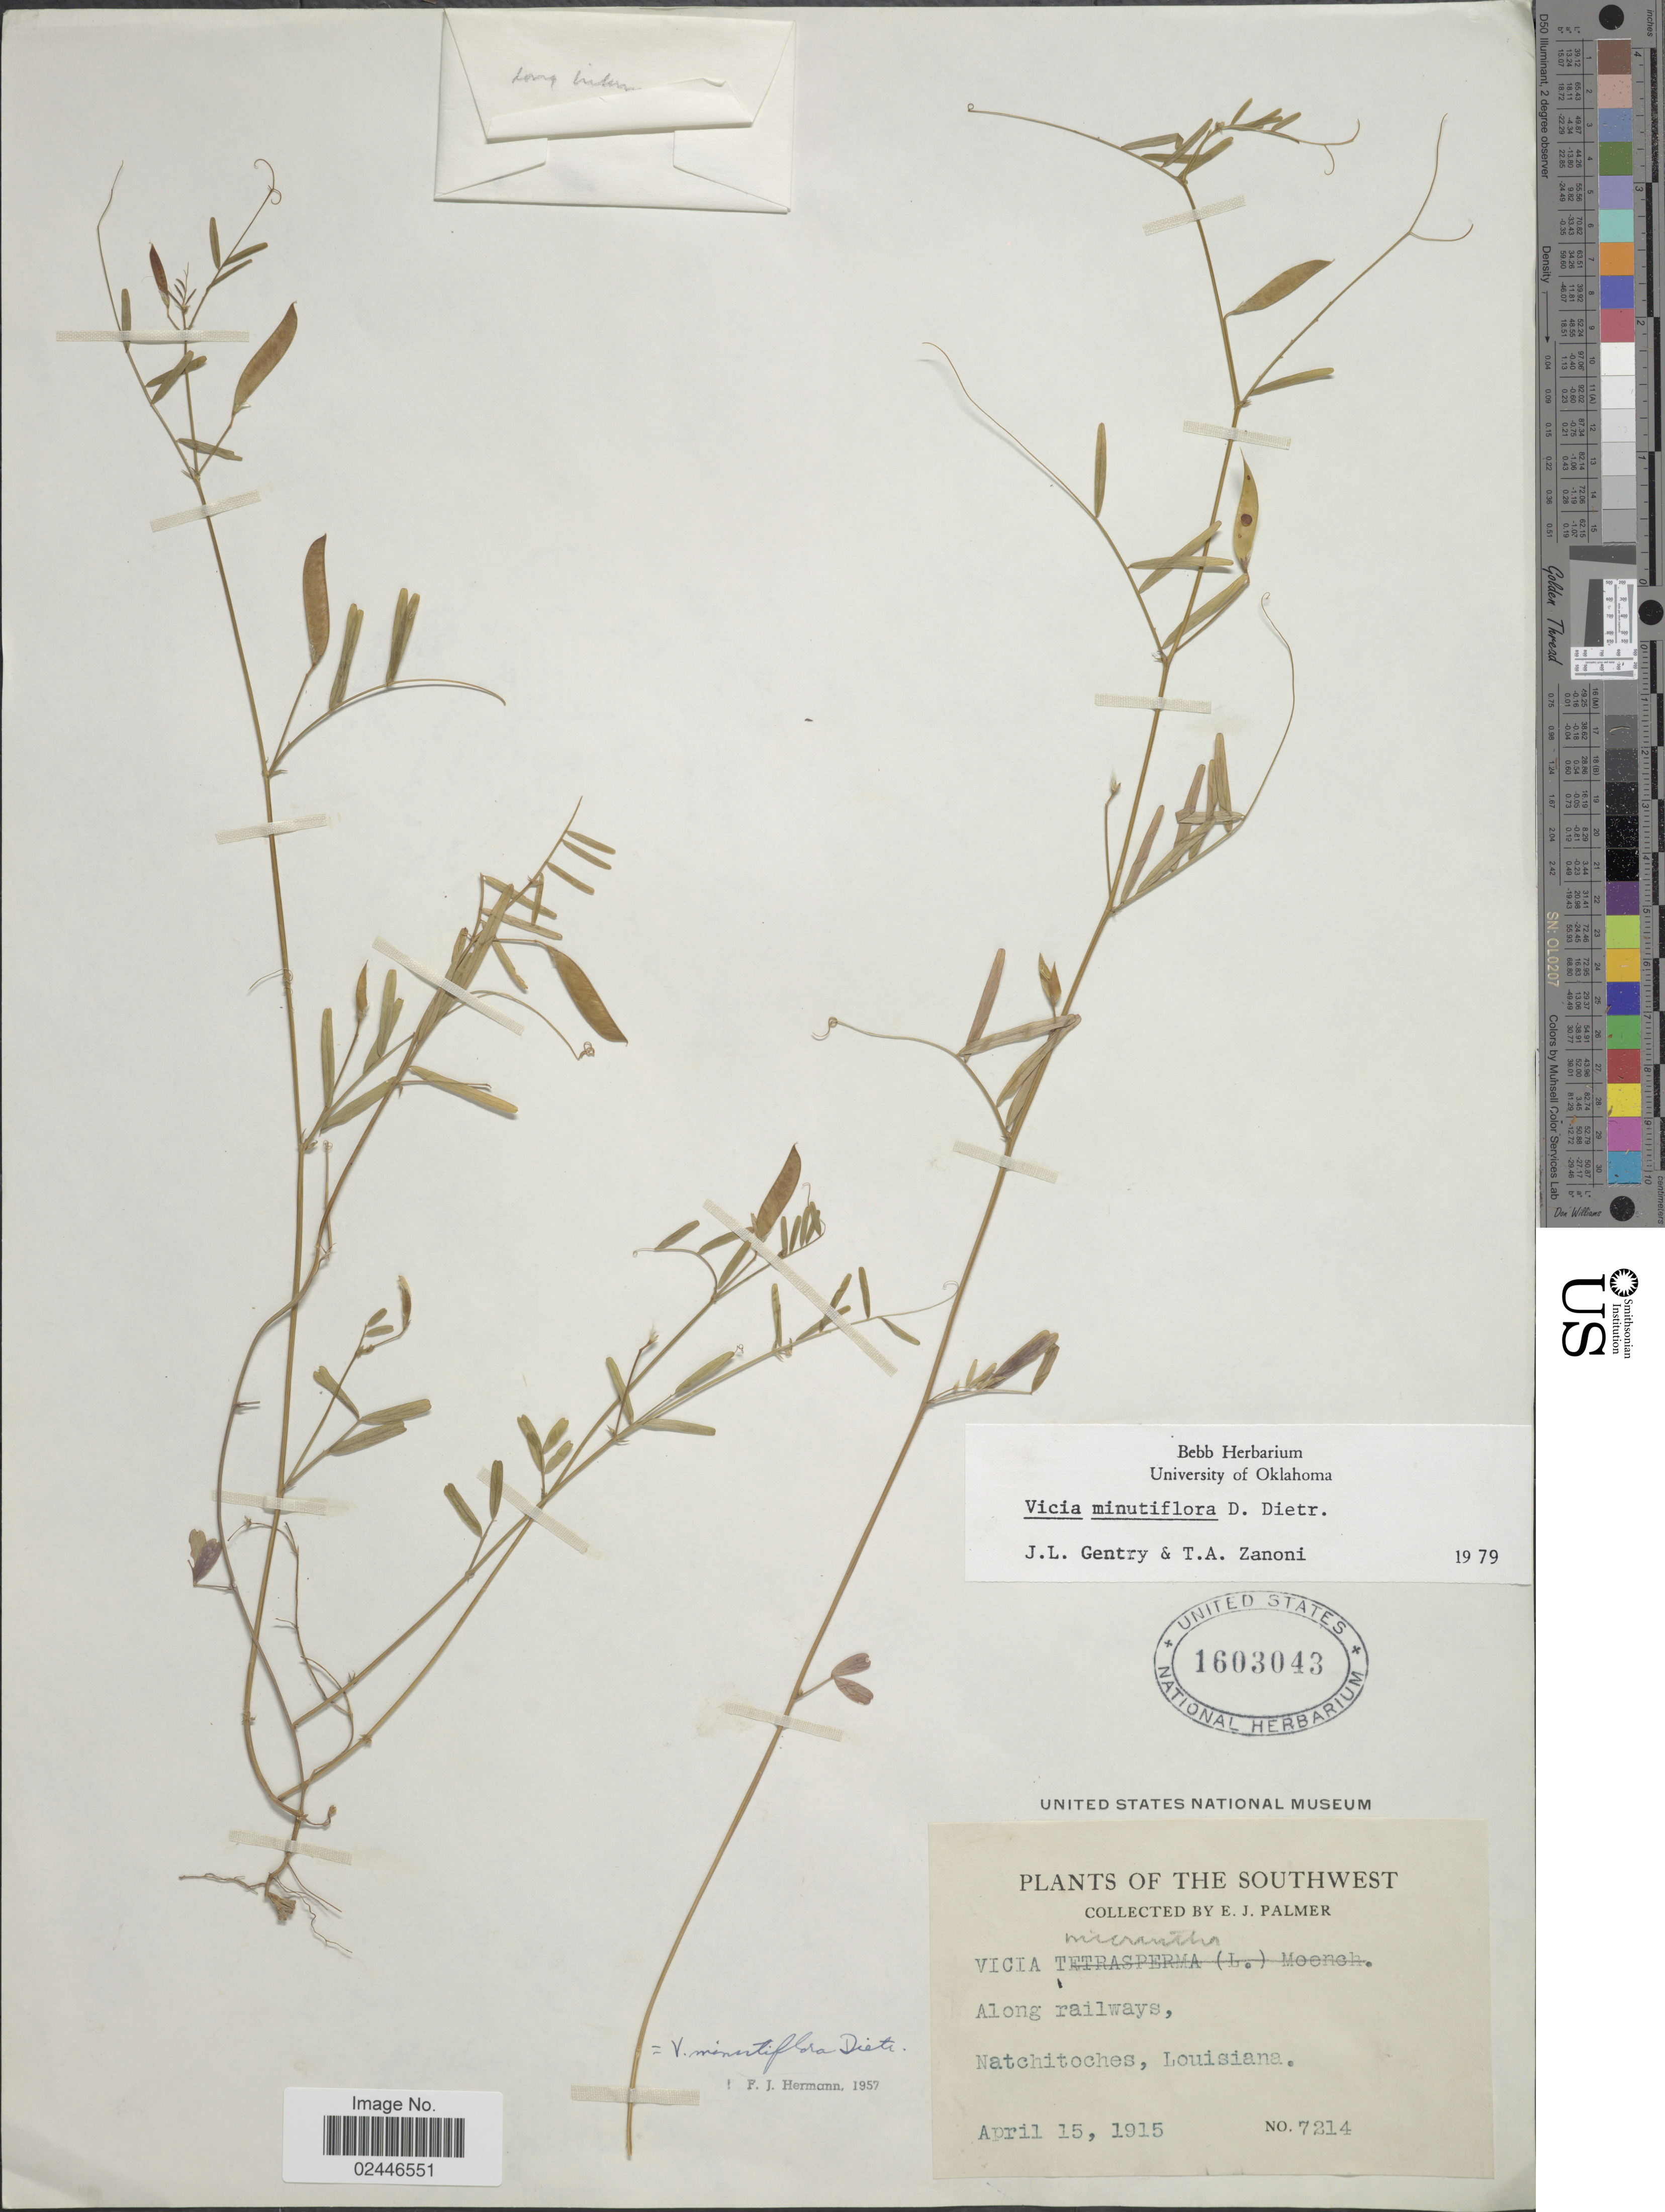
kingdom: Plantae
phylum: Tracheophyta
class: Magnoliopsida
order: Fabales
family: Fabaceae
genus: Vicia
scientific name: Vicia minutiflora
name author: D. Dietr.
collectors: E. J. Palmer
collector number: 7214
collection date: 1915-04-15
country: United States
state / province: Louisiana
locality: The Southwest, Natchitoches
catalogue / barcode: US 1603043